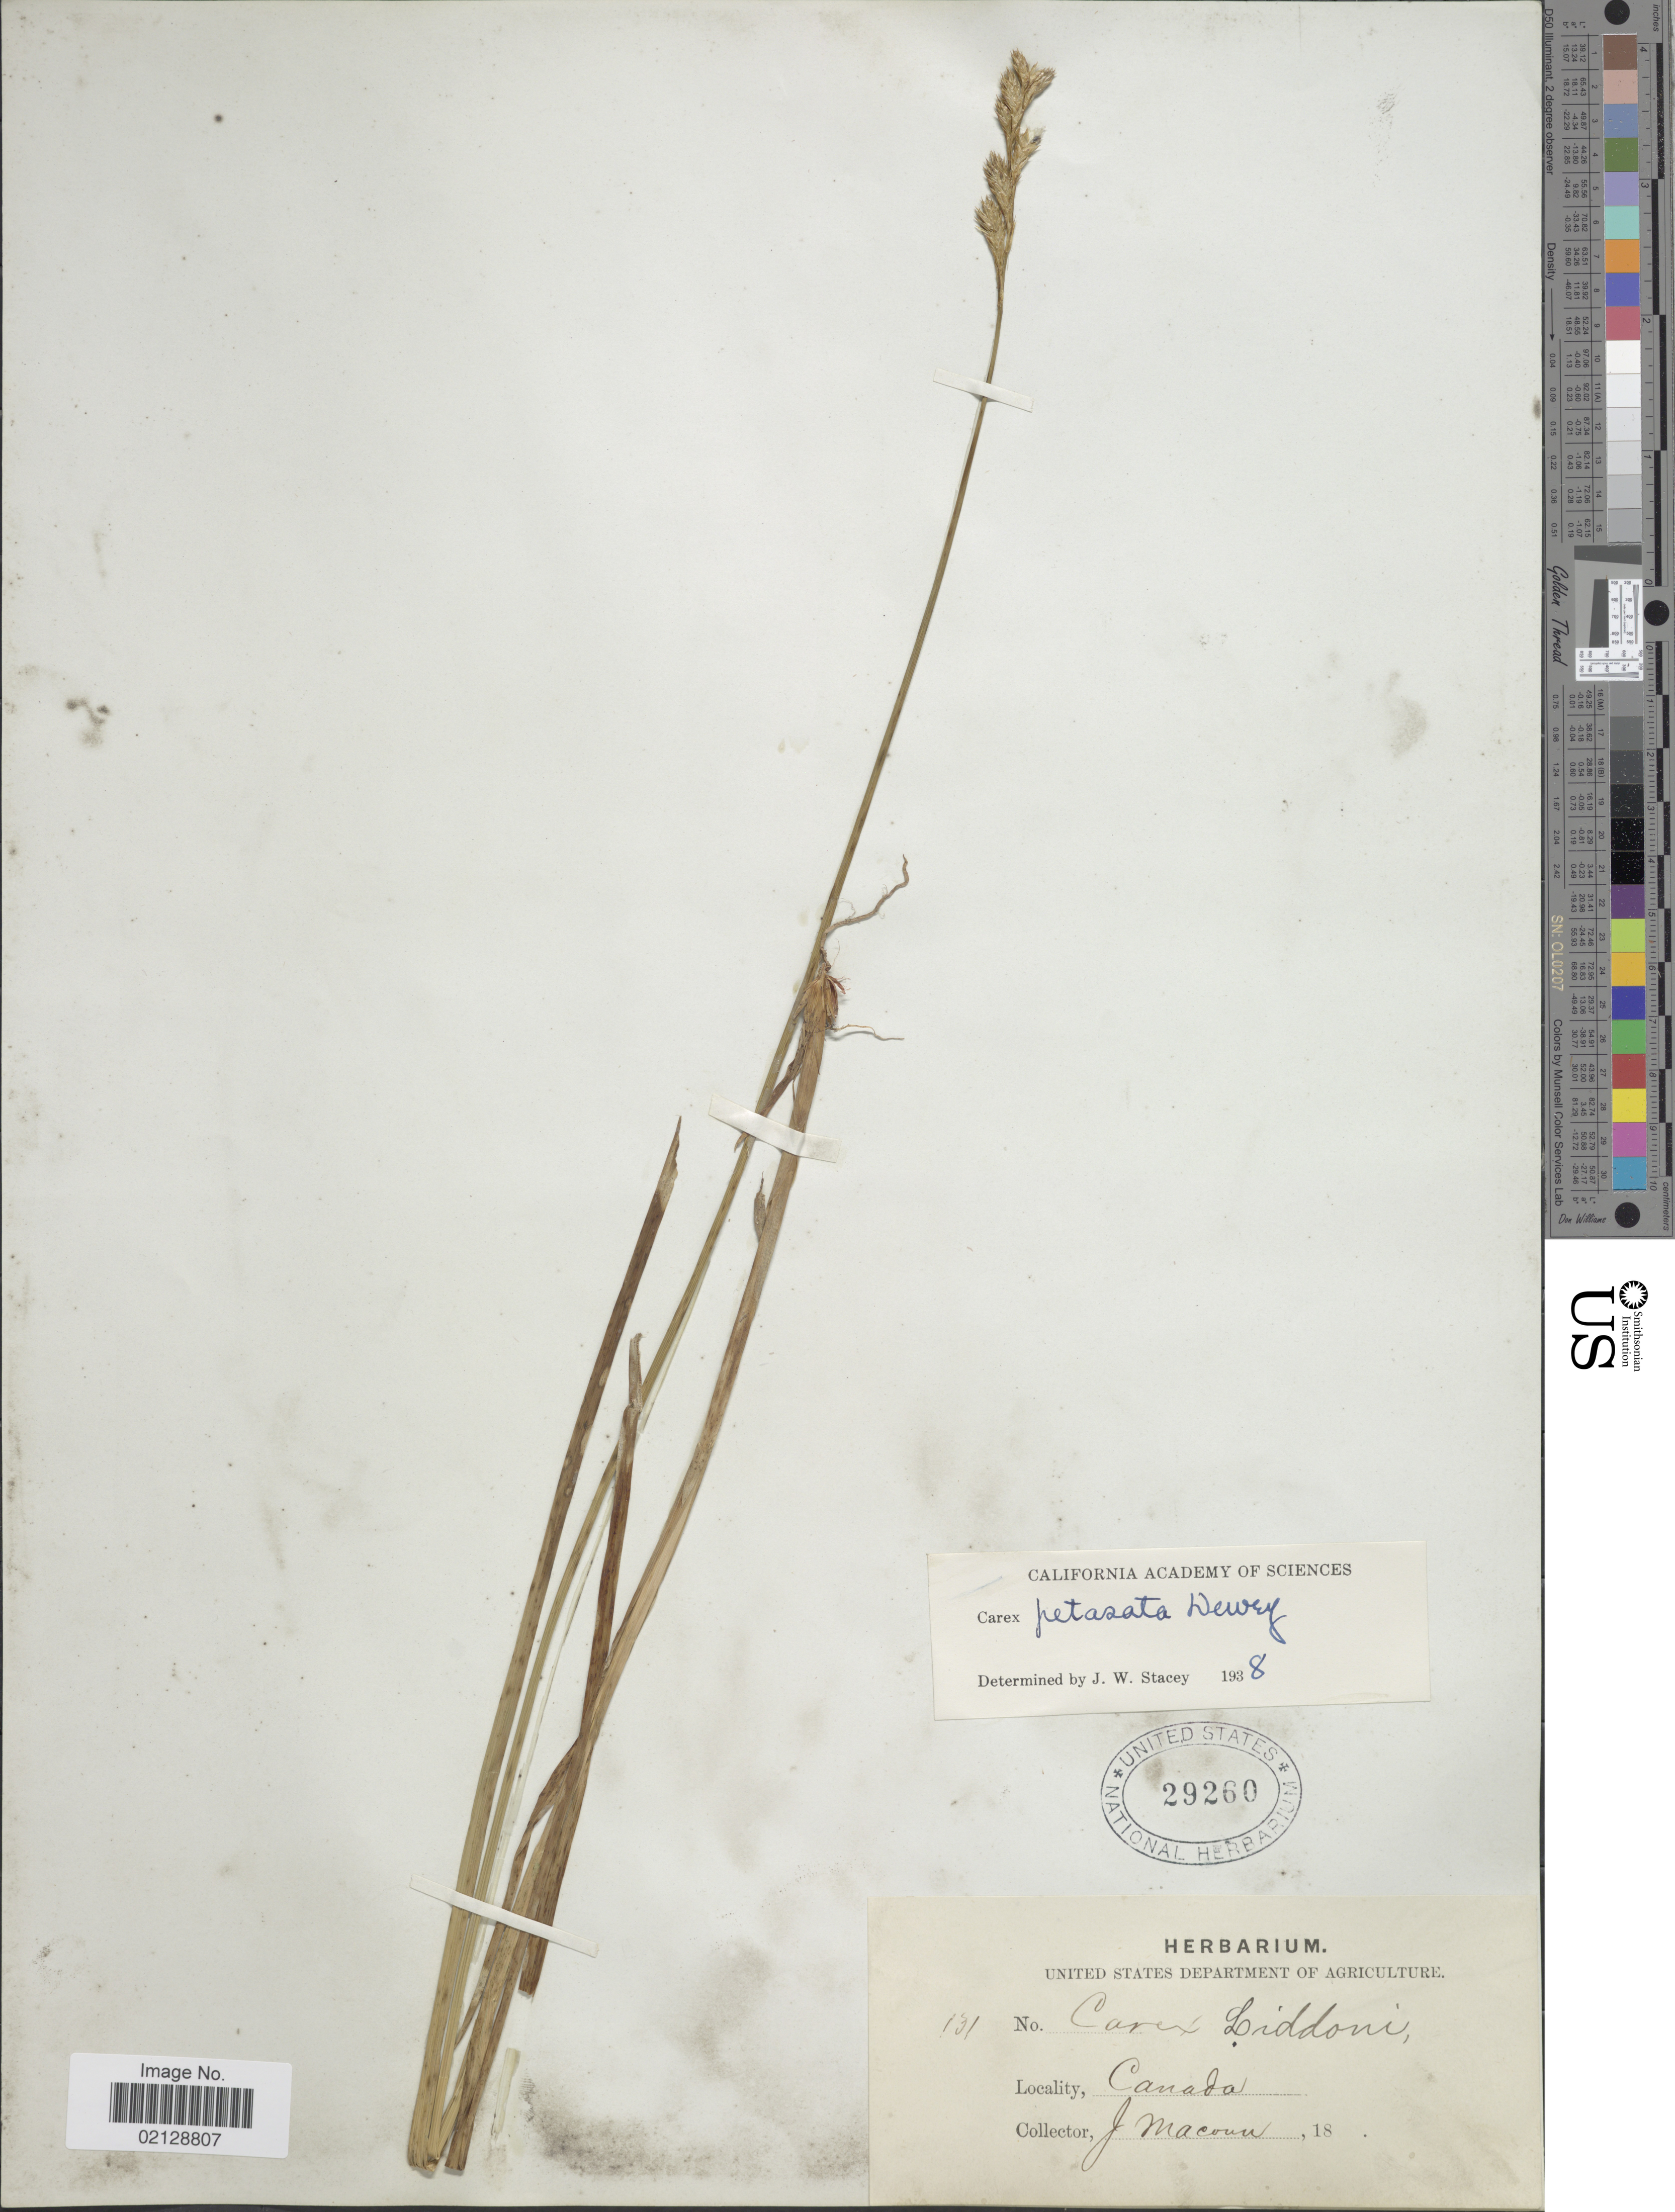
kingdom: Plantae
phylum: Tracheophyta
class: Liliopsida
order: Poales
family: Cyperaceae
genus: Carex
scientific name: Carex petasata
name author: Dewey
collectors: J. Macoun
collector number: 131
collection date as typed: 18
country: Canada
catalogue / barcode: US 29260